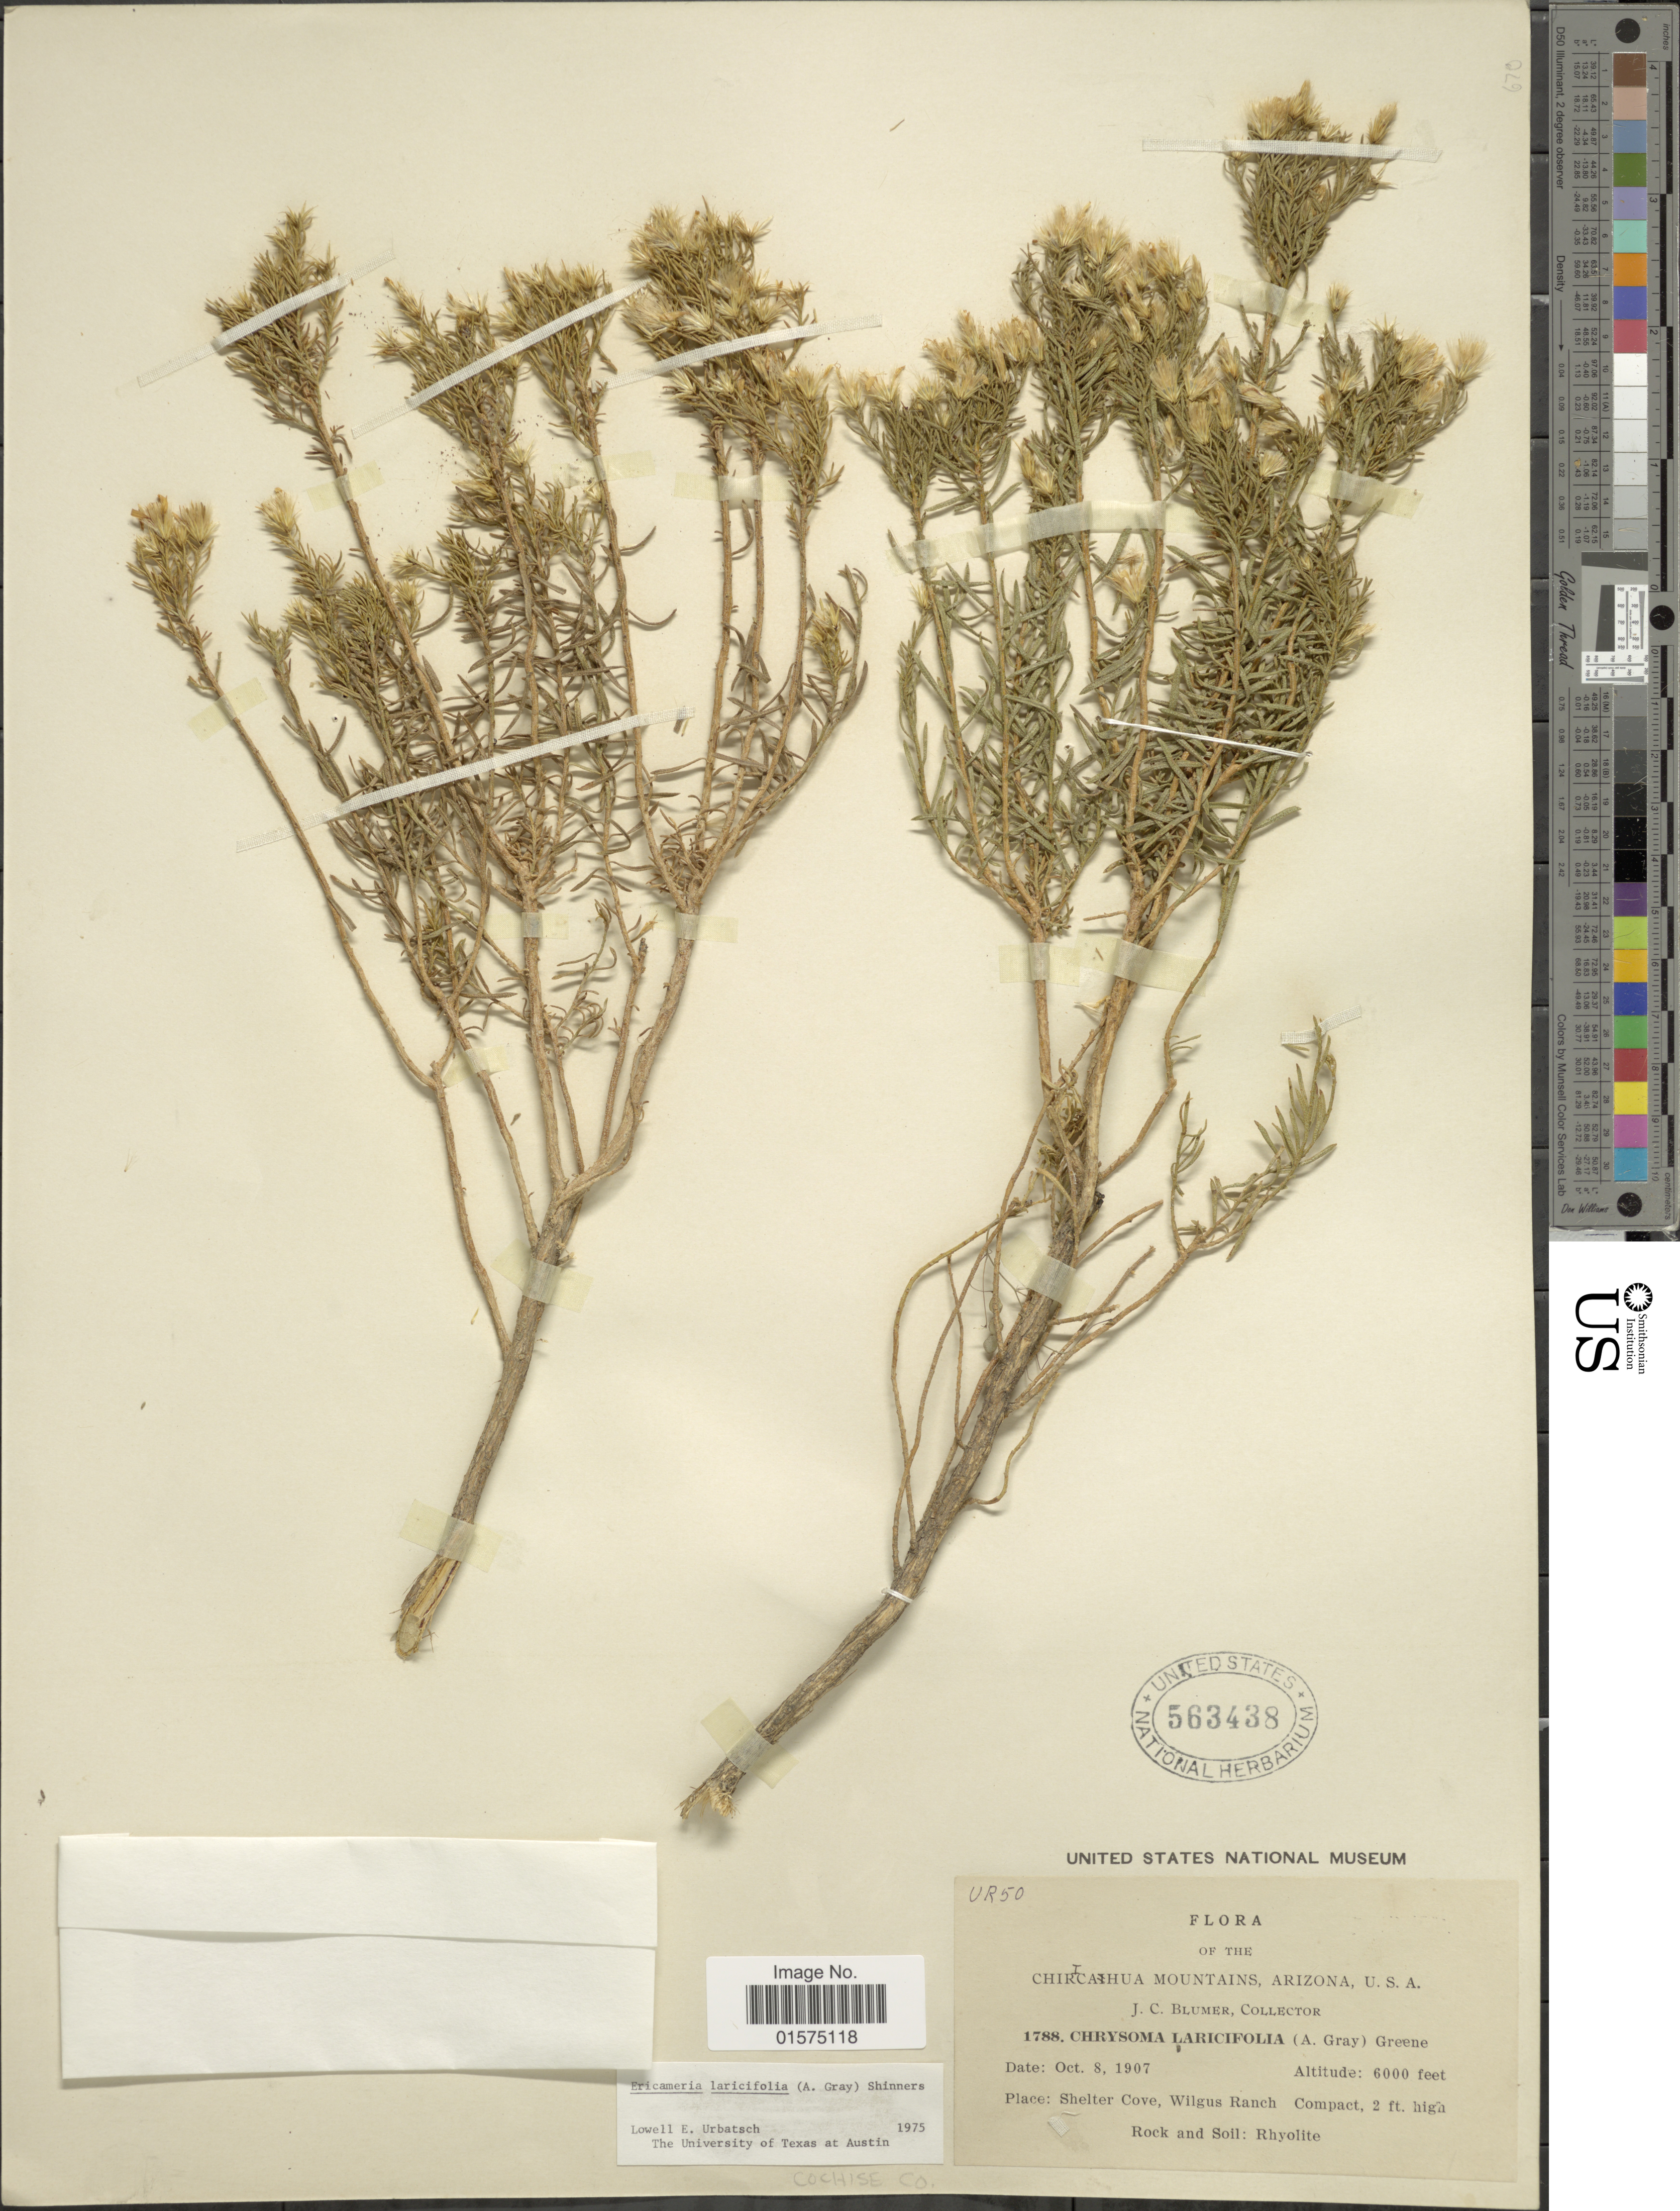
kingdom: Plantae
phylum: Tracheophyta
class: Magnoliopsida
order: Asterales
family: Asteraceae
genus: Ericameria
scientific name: Ericameria laricifolia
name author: (A. Gray) Shinners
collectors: J. C. Blumer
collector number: UR50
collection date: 1907-10-08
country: United States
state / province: Arizona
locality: Chiricahua Mountains. Shelter Cove, Wilgus Ranch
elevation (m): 1829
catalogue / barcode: US 563438